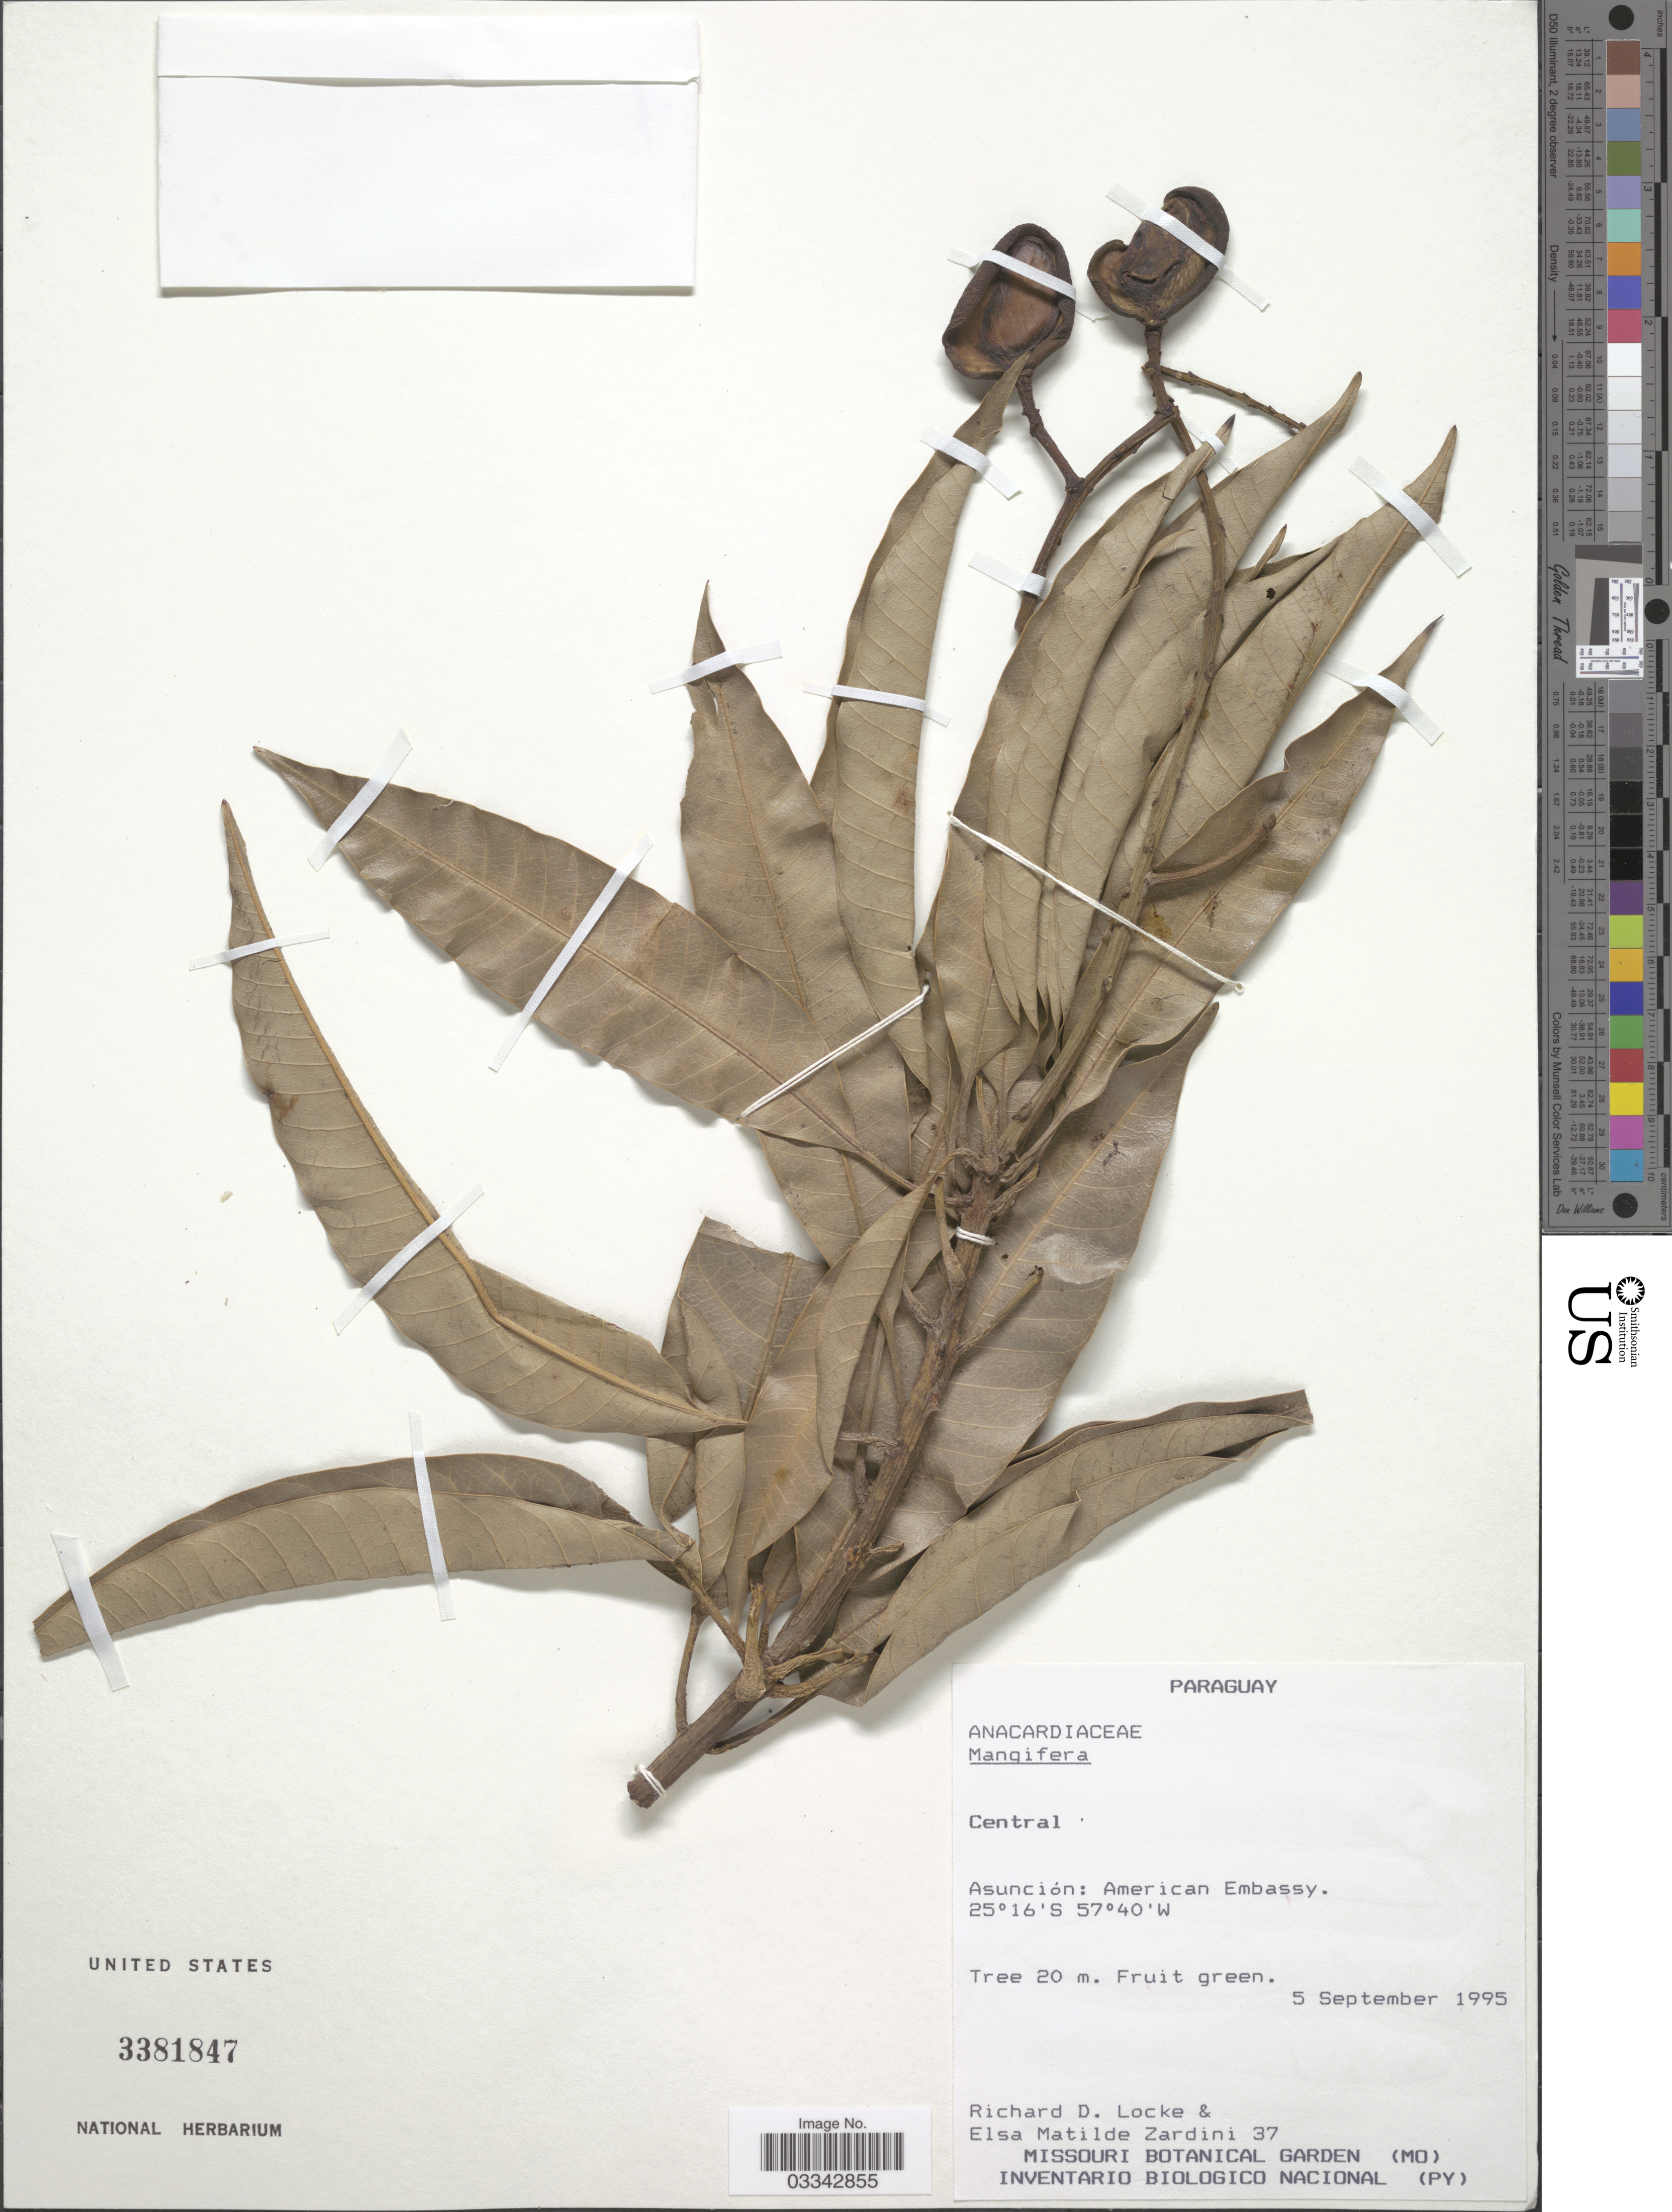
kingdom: Plantae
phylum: Tracheophyta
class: Magnoliopsida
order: Sapindales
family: Anacardiaceae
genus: Mangifera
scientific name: Mangifera indica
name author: L.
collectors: R. Locke & E. M. Zardini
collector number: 37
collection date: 1995-09-05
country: Paraguay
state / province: Central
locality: Asunción: American Embassy.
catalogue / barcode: US 3381847